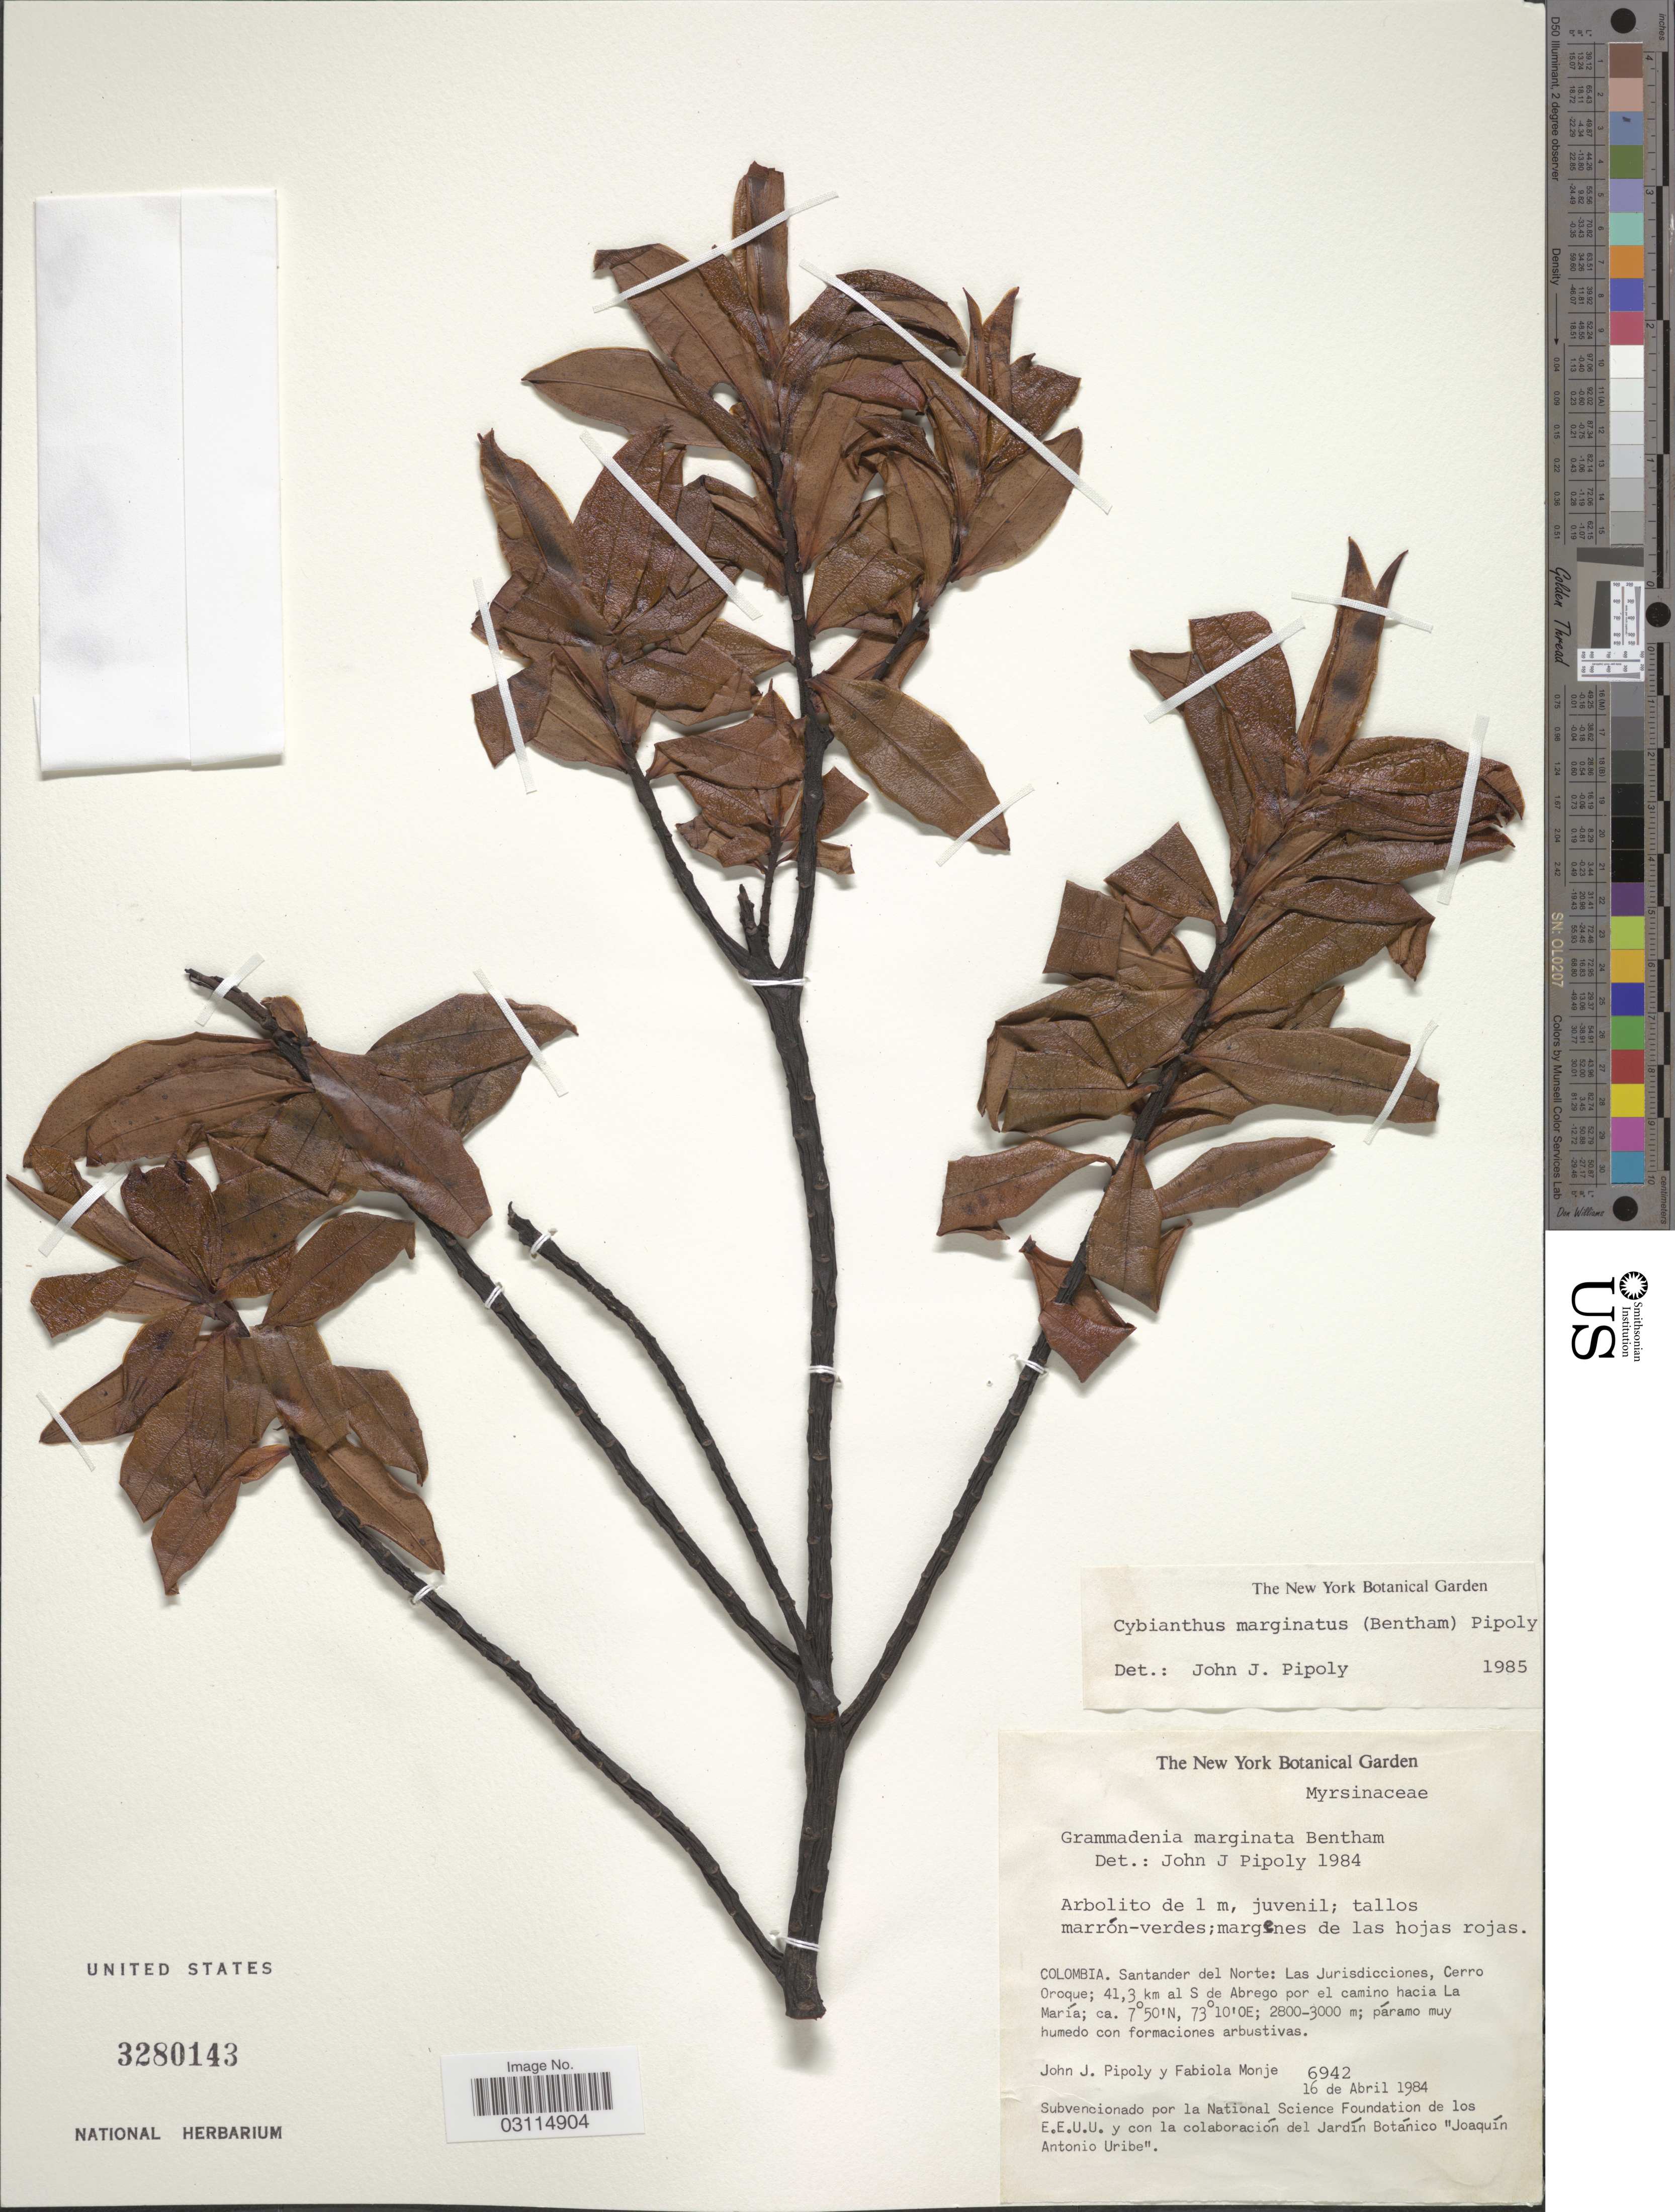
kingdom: Plantae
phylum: Tracheophyta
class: Magnoliopsida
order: Ericales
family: Primulaceae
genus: Cybianthus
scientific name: Cybianthus marginatus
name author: (Benth.) Pipoly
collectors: J. J. Pipoly & F. Monje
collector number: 6942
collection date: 1984-04-16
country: Colombia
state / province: Norte de Santander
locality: Santander del Norte: Las Jurisdicciones, Cerro Oroque; 41.3 km al S de Abrego por el camino hacia La María.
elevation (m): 2800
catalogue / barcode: US 3280143